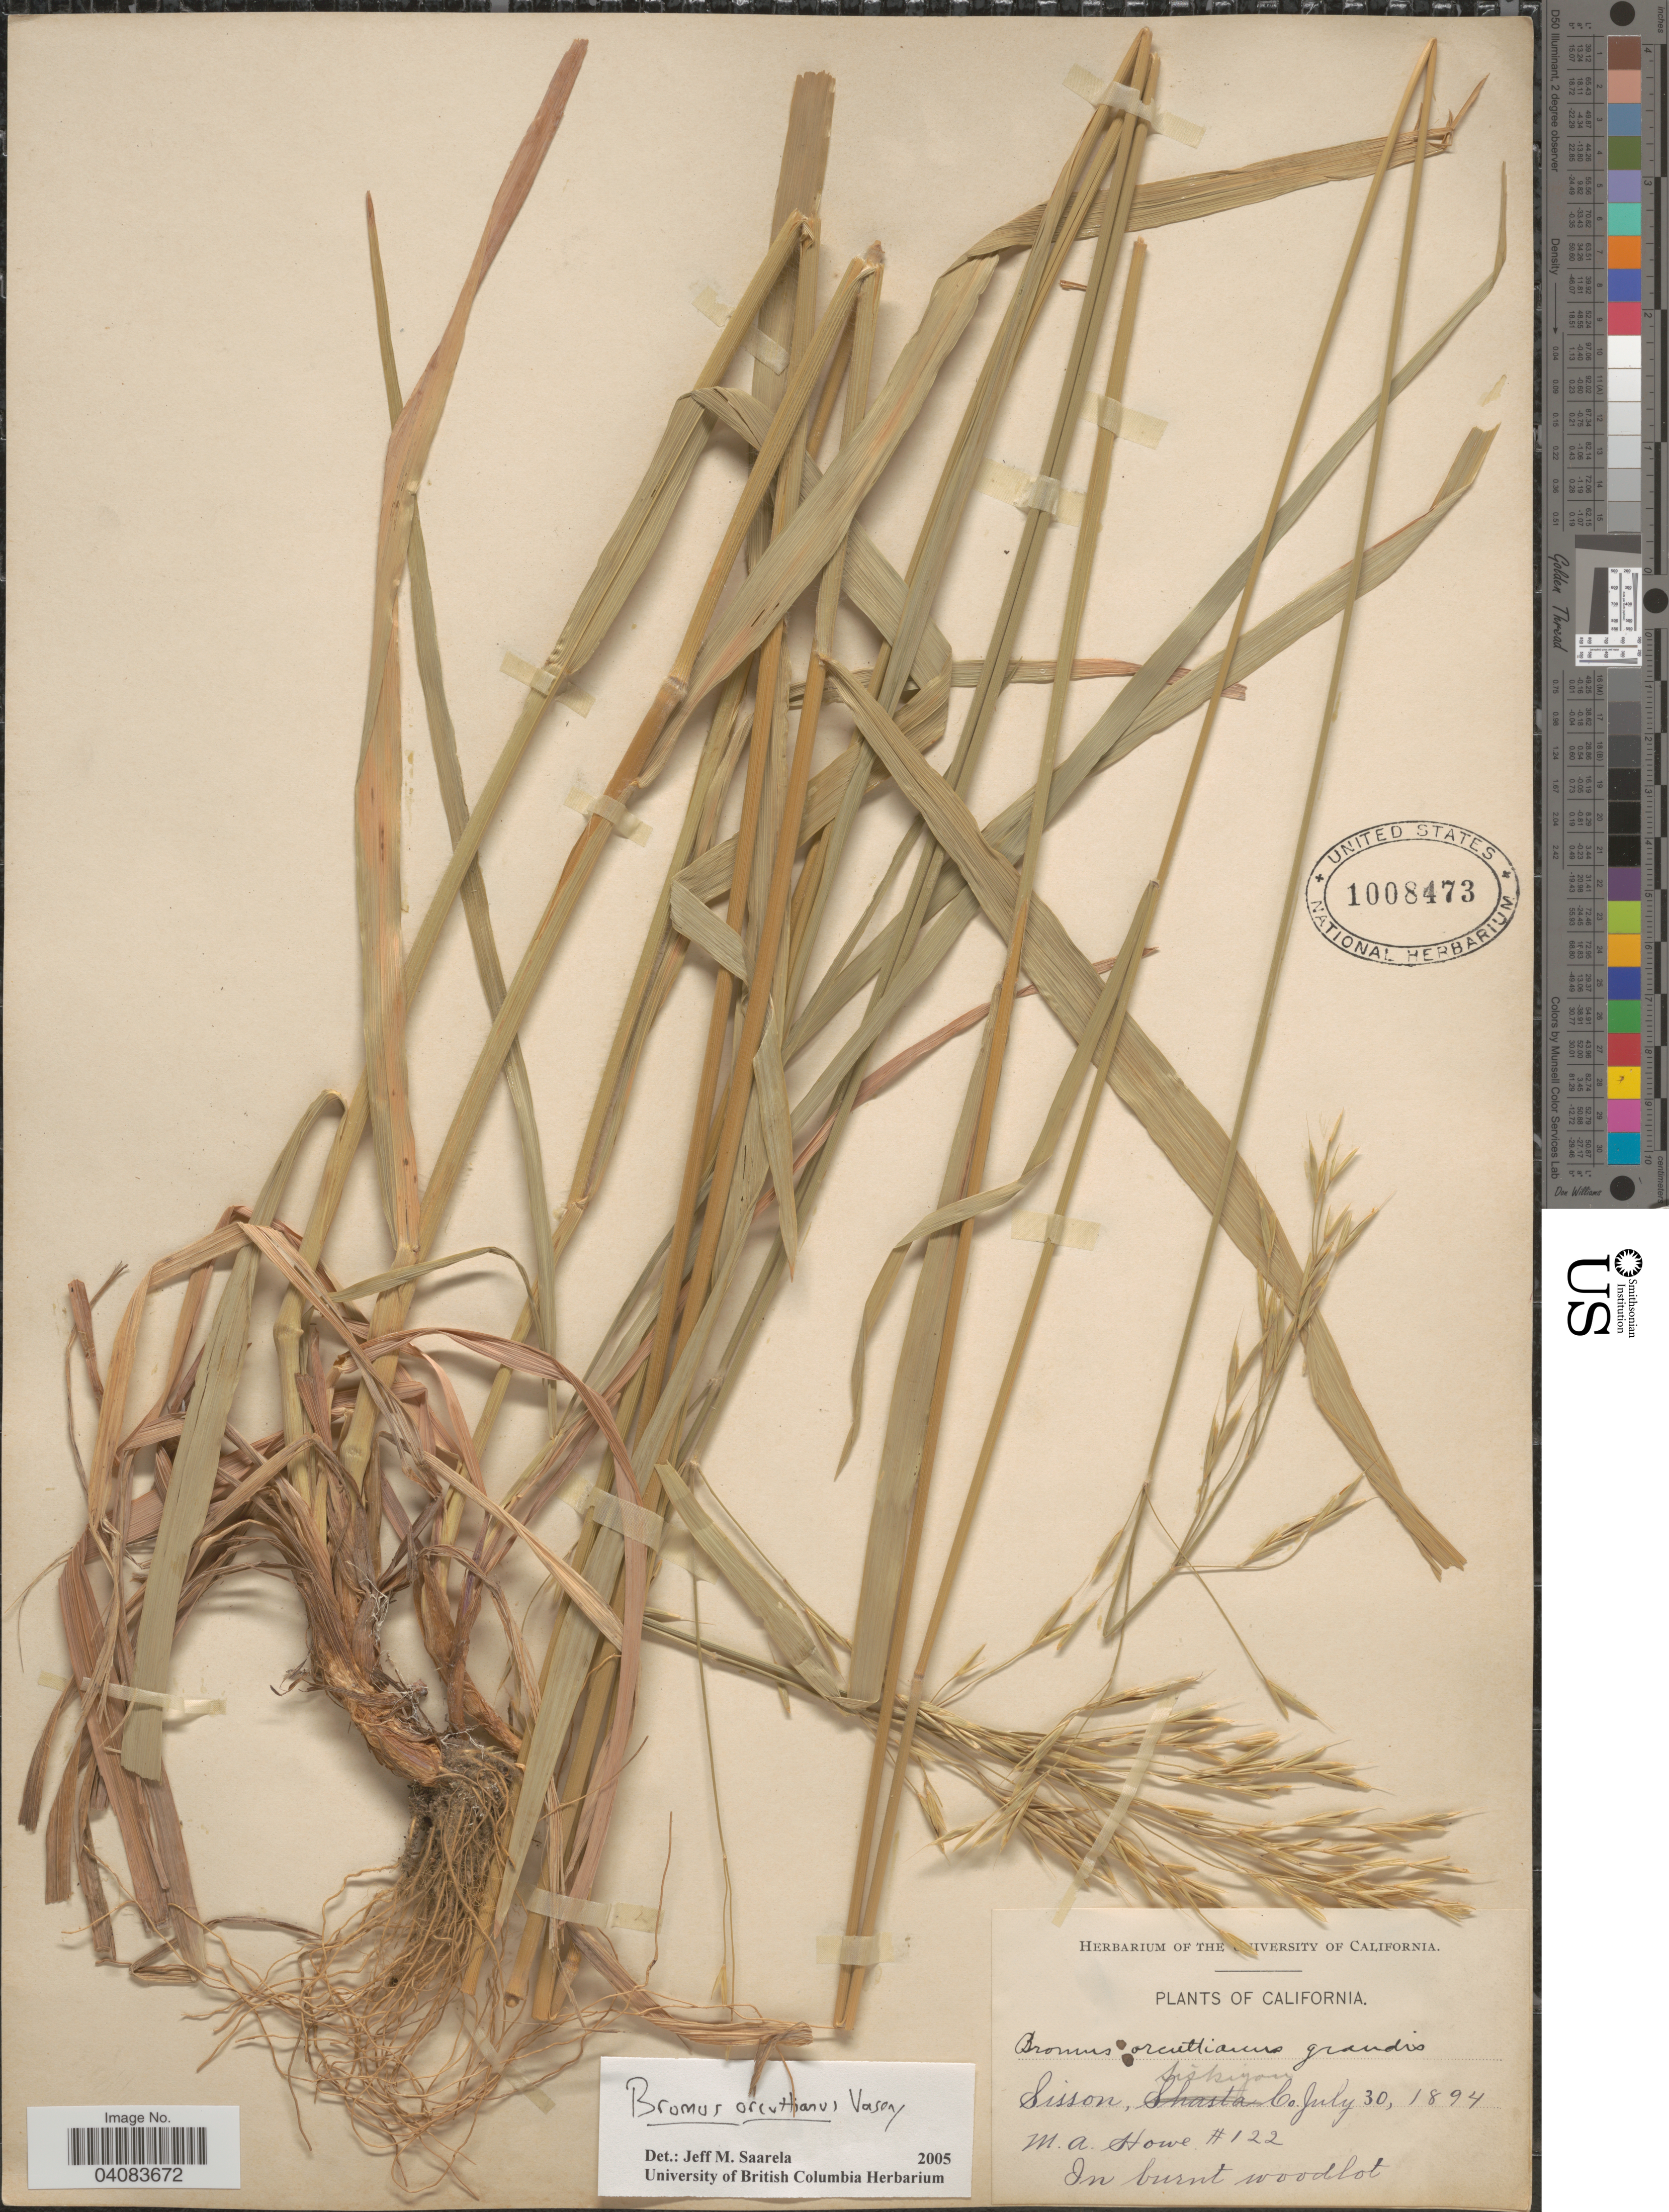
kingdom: Plantae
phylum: Tracheophyta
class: Liliopsida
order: Poales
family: Poaceae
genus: Bromus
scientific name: Bromus orcuttianus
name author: Vasey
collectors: M. A. Howe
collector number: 122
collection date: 1894-07-30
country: United States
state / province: California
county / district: Siskiyou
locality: Sisson, Siskiyou Co. In burnt woodlot.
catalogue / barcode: US 1008473